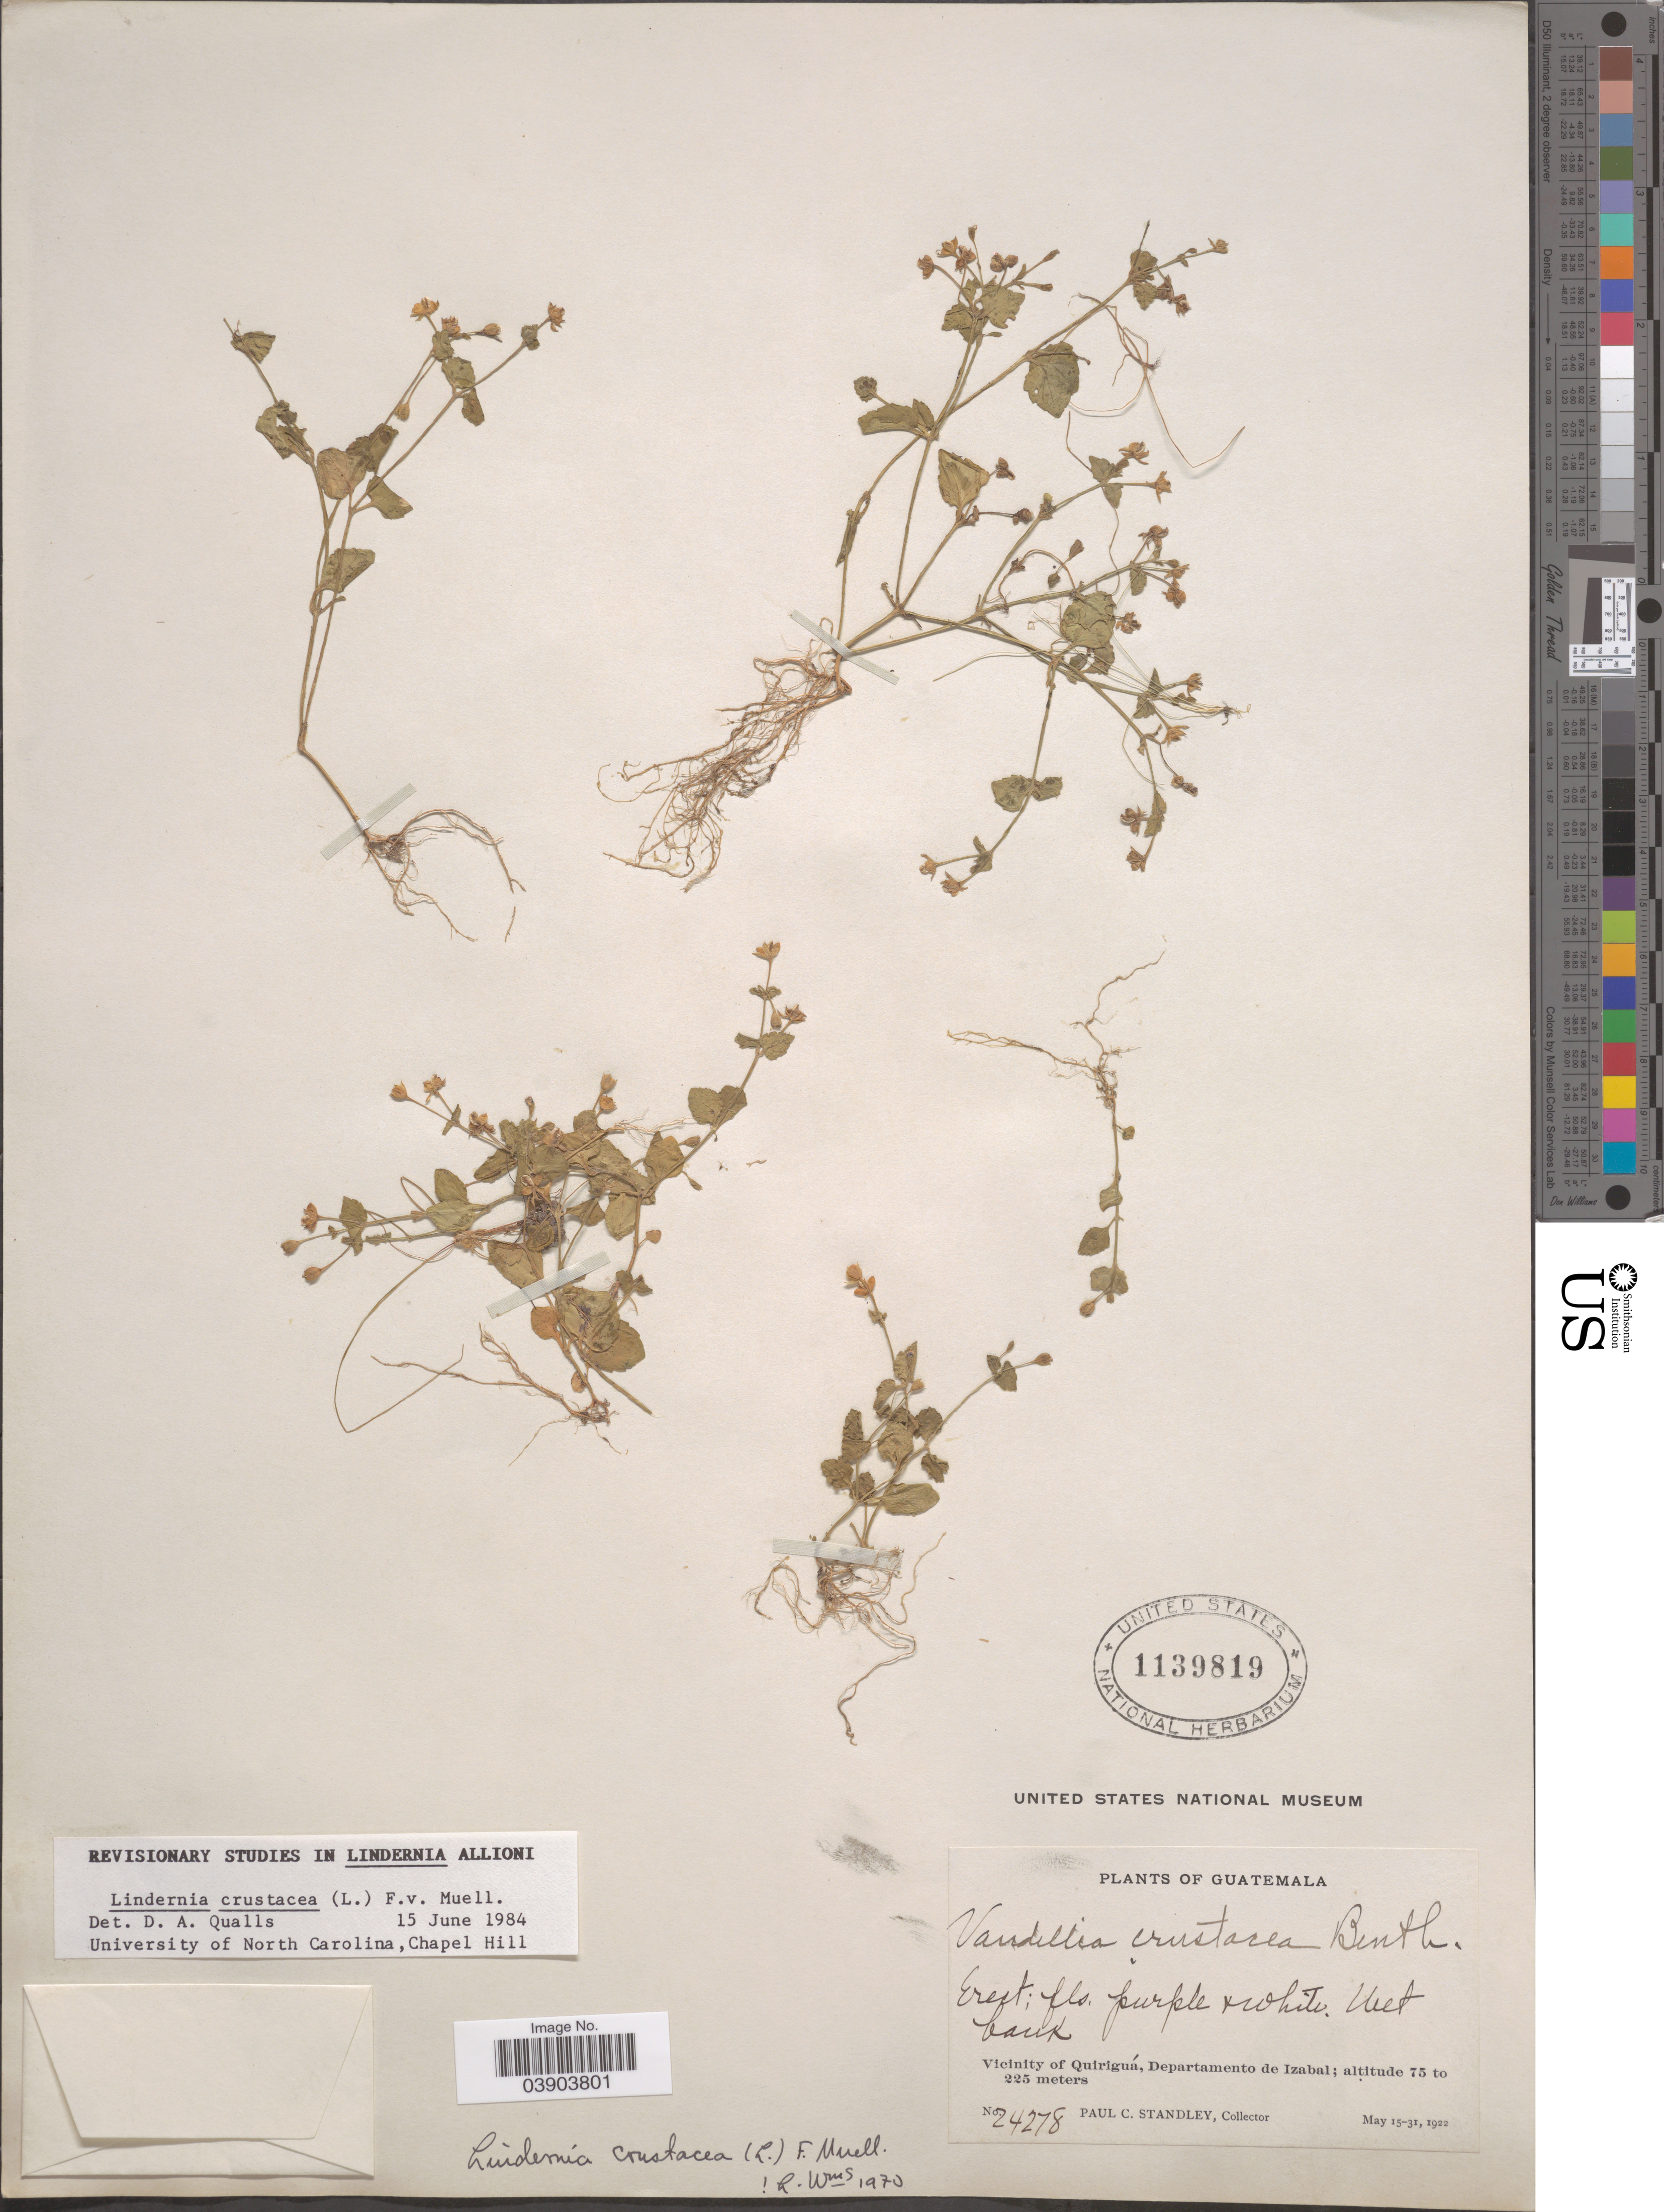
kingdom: Plantae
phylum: Tracheophyta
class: Magnoliopsida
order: Lamiales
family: Linderniaceae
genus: Lindernia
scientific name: Lindernia crustacea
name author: (L.) F. Muell.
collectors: P. C. Standley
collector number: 24278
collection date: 1922-05-15/1922-05-31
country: Guatemala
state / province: Izabal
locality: Vicinity of Quiriguá, Departamento de Izabal.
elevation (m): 75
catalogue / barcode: US 1139819